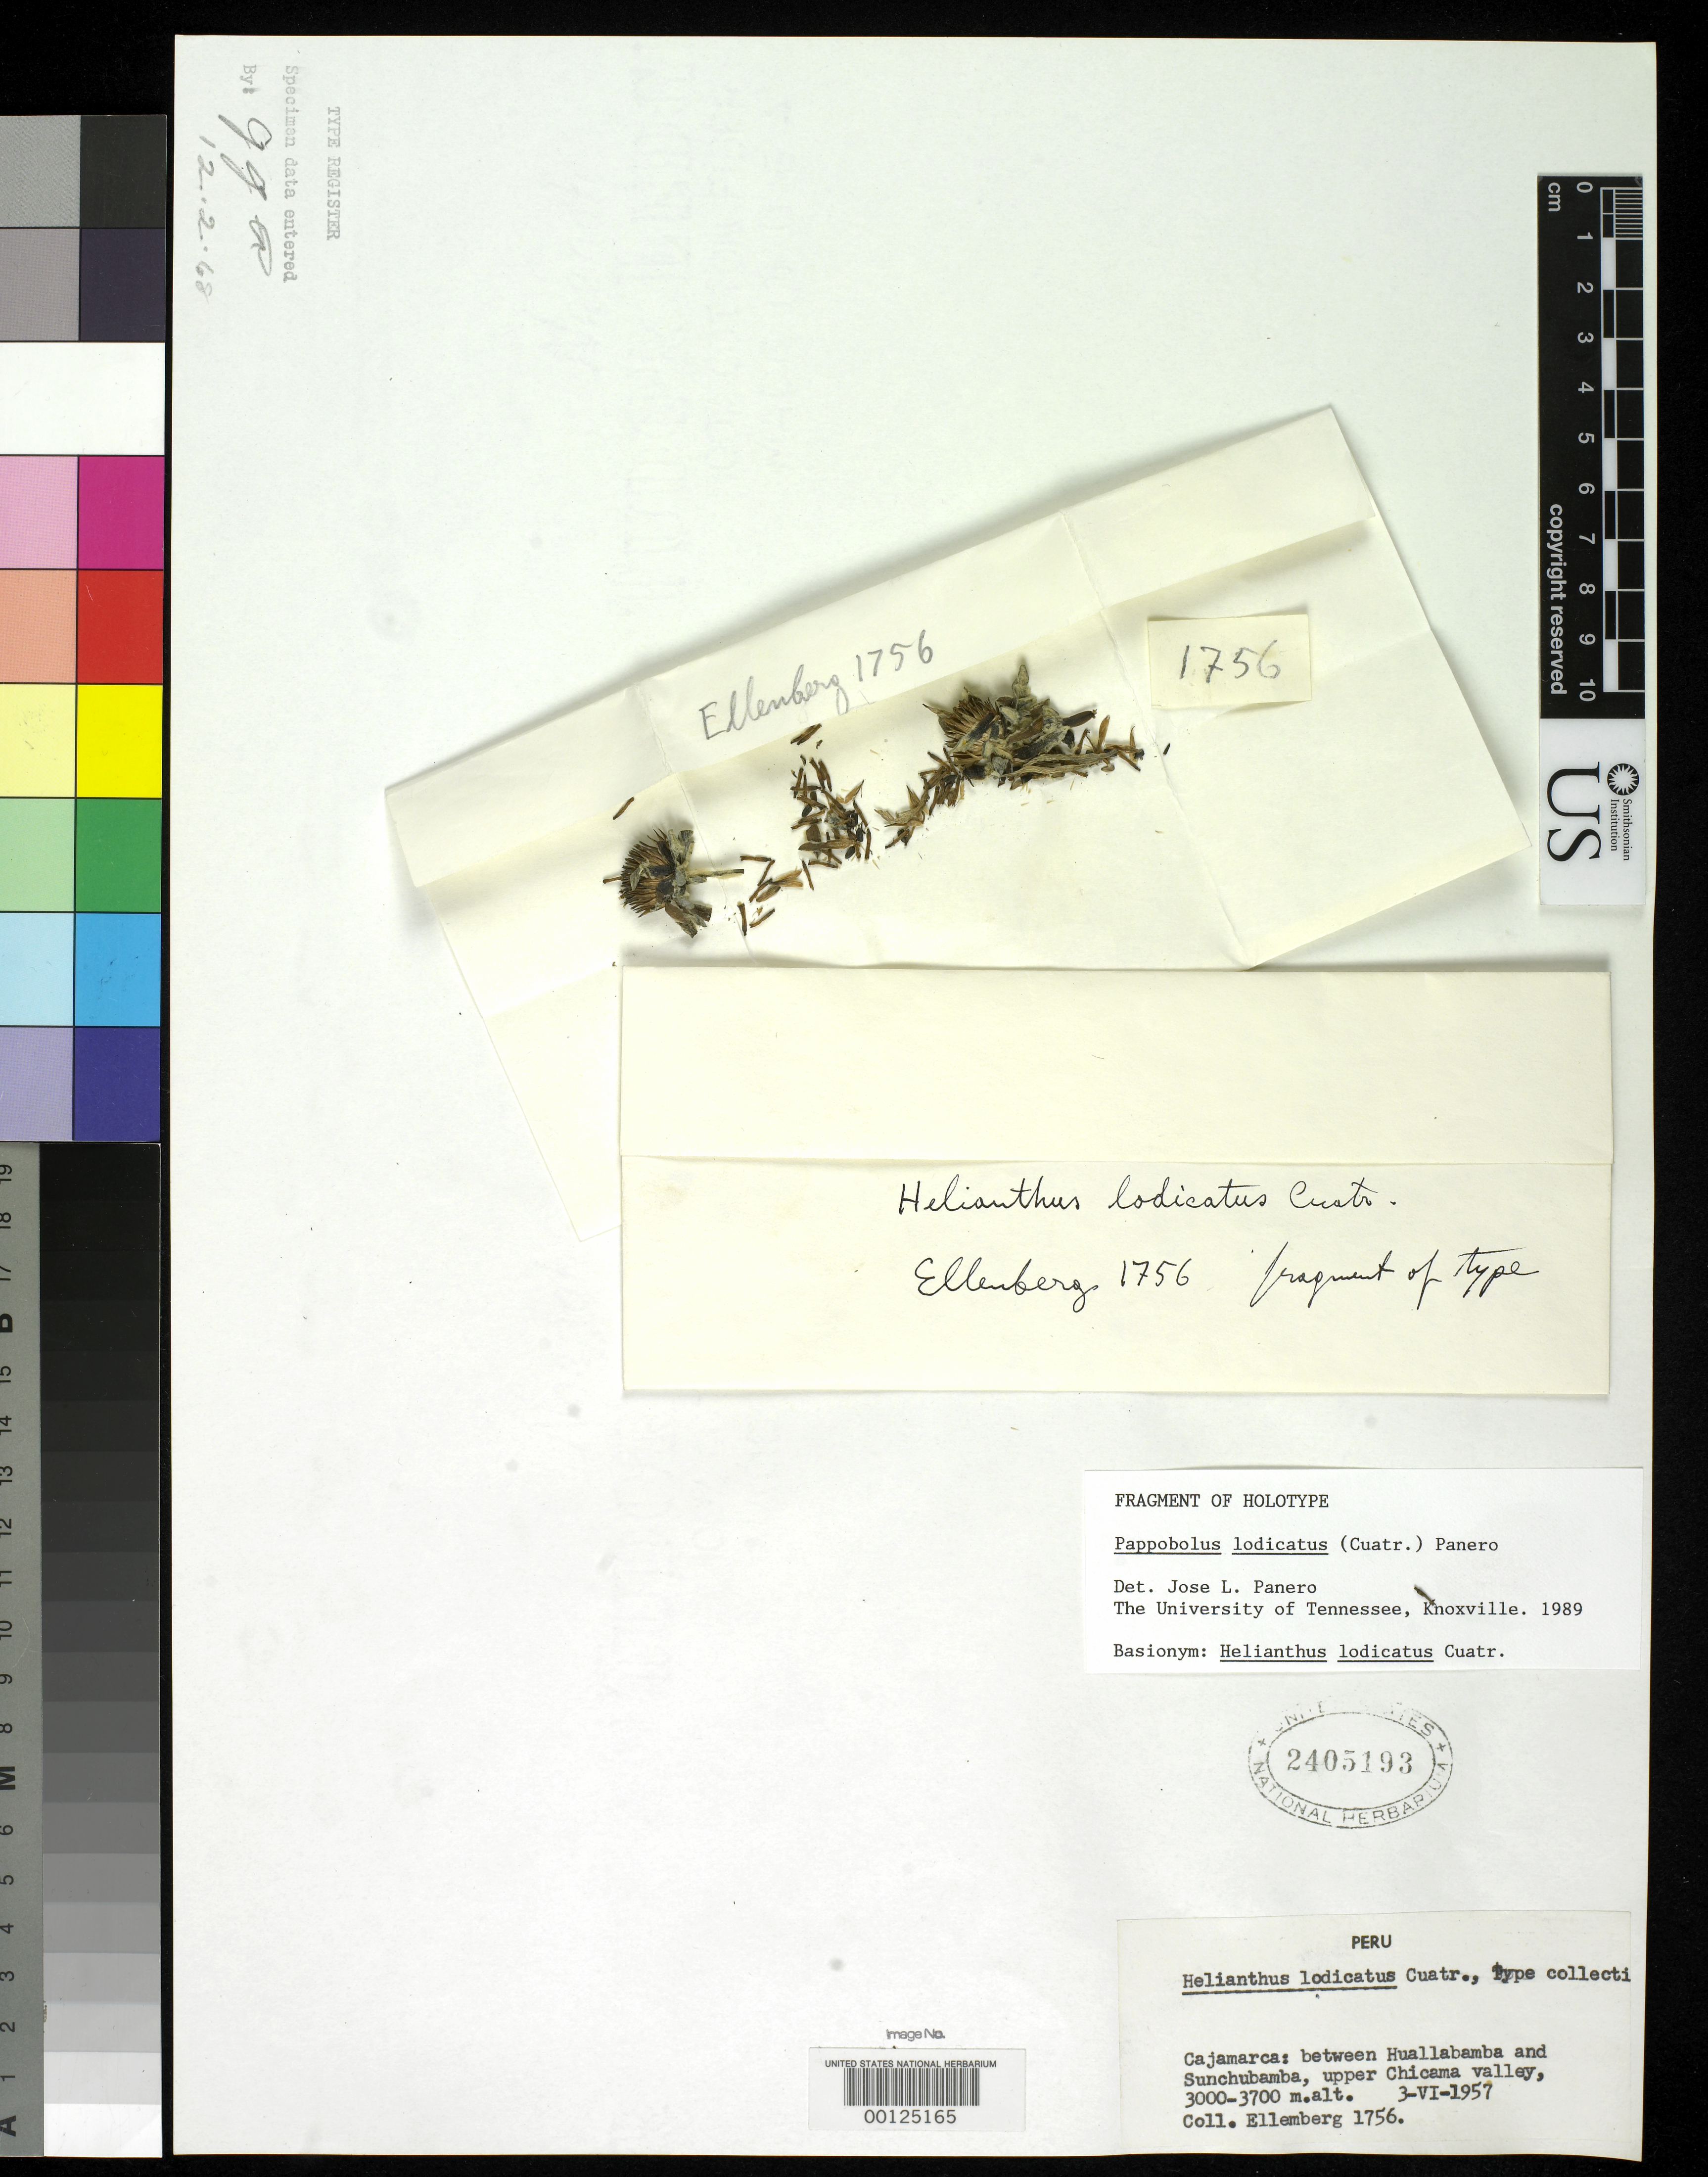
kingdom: Plantae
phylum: Tracheophyta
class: Magnoliopsida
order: Asterales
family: Asteraceae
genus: Helianthus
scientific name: Helianthus lodicatus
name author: Cuatrec.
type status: Type Fragment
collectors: H. Ellenberg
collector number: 1756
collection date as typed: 03 Jun 1957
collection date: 1957-06-03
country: Peru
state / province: Cajamarca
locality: Sunchubamba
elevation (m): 3000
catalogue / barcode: US 1405193